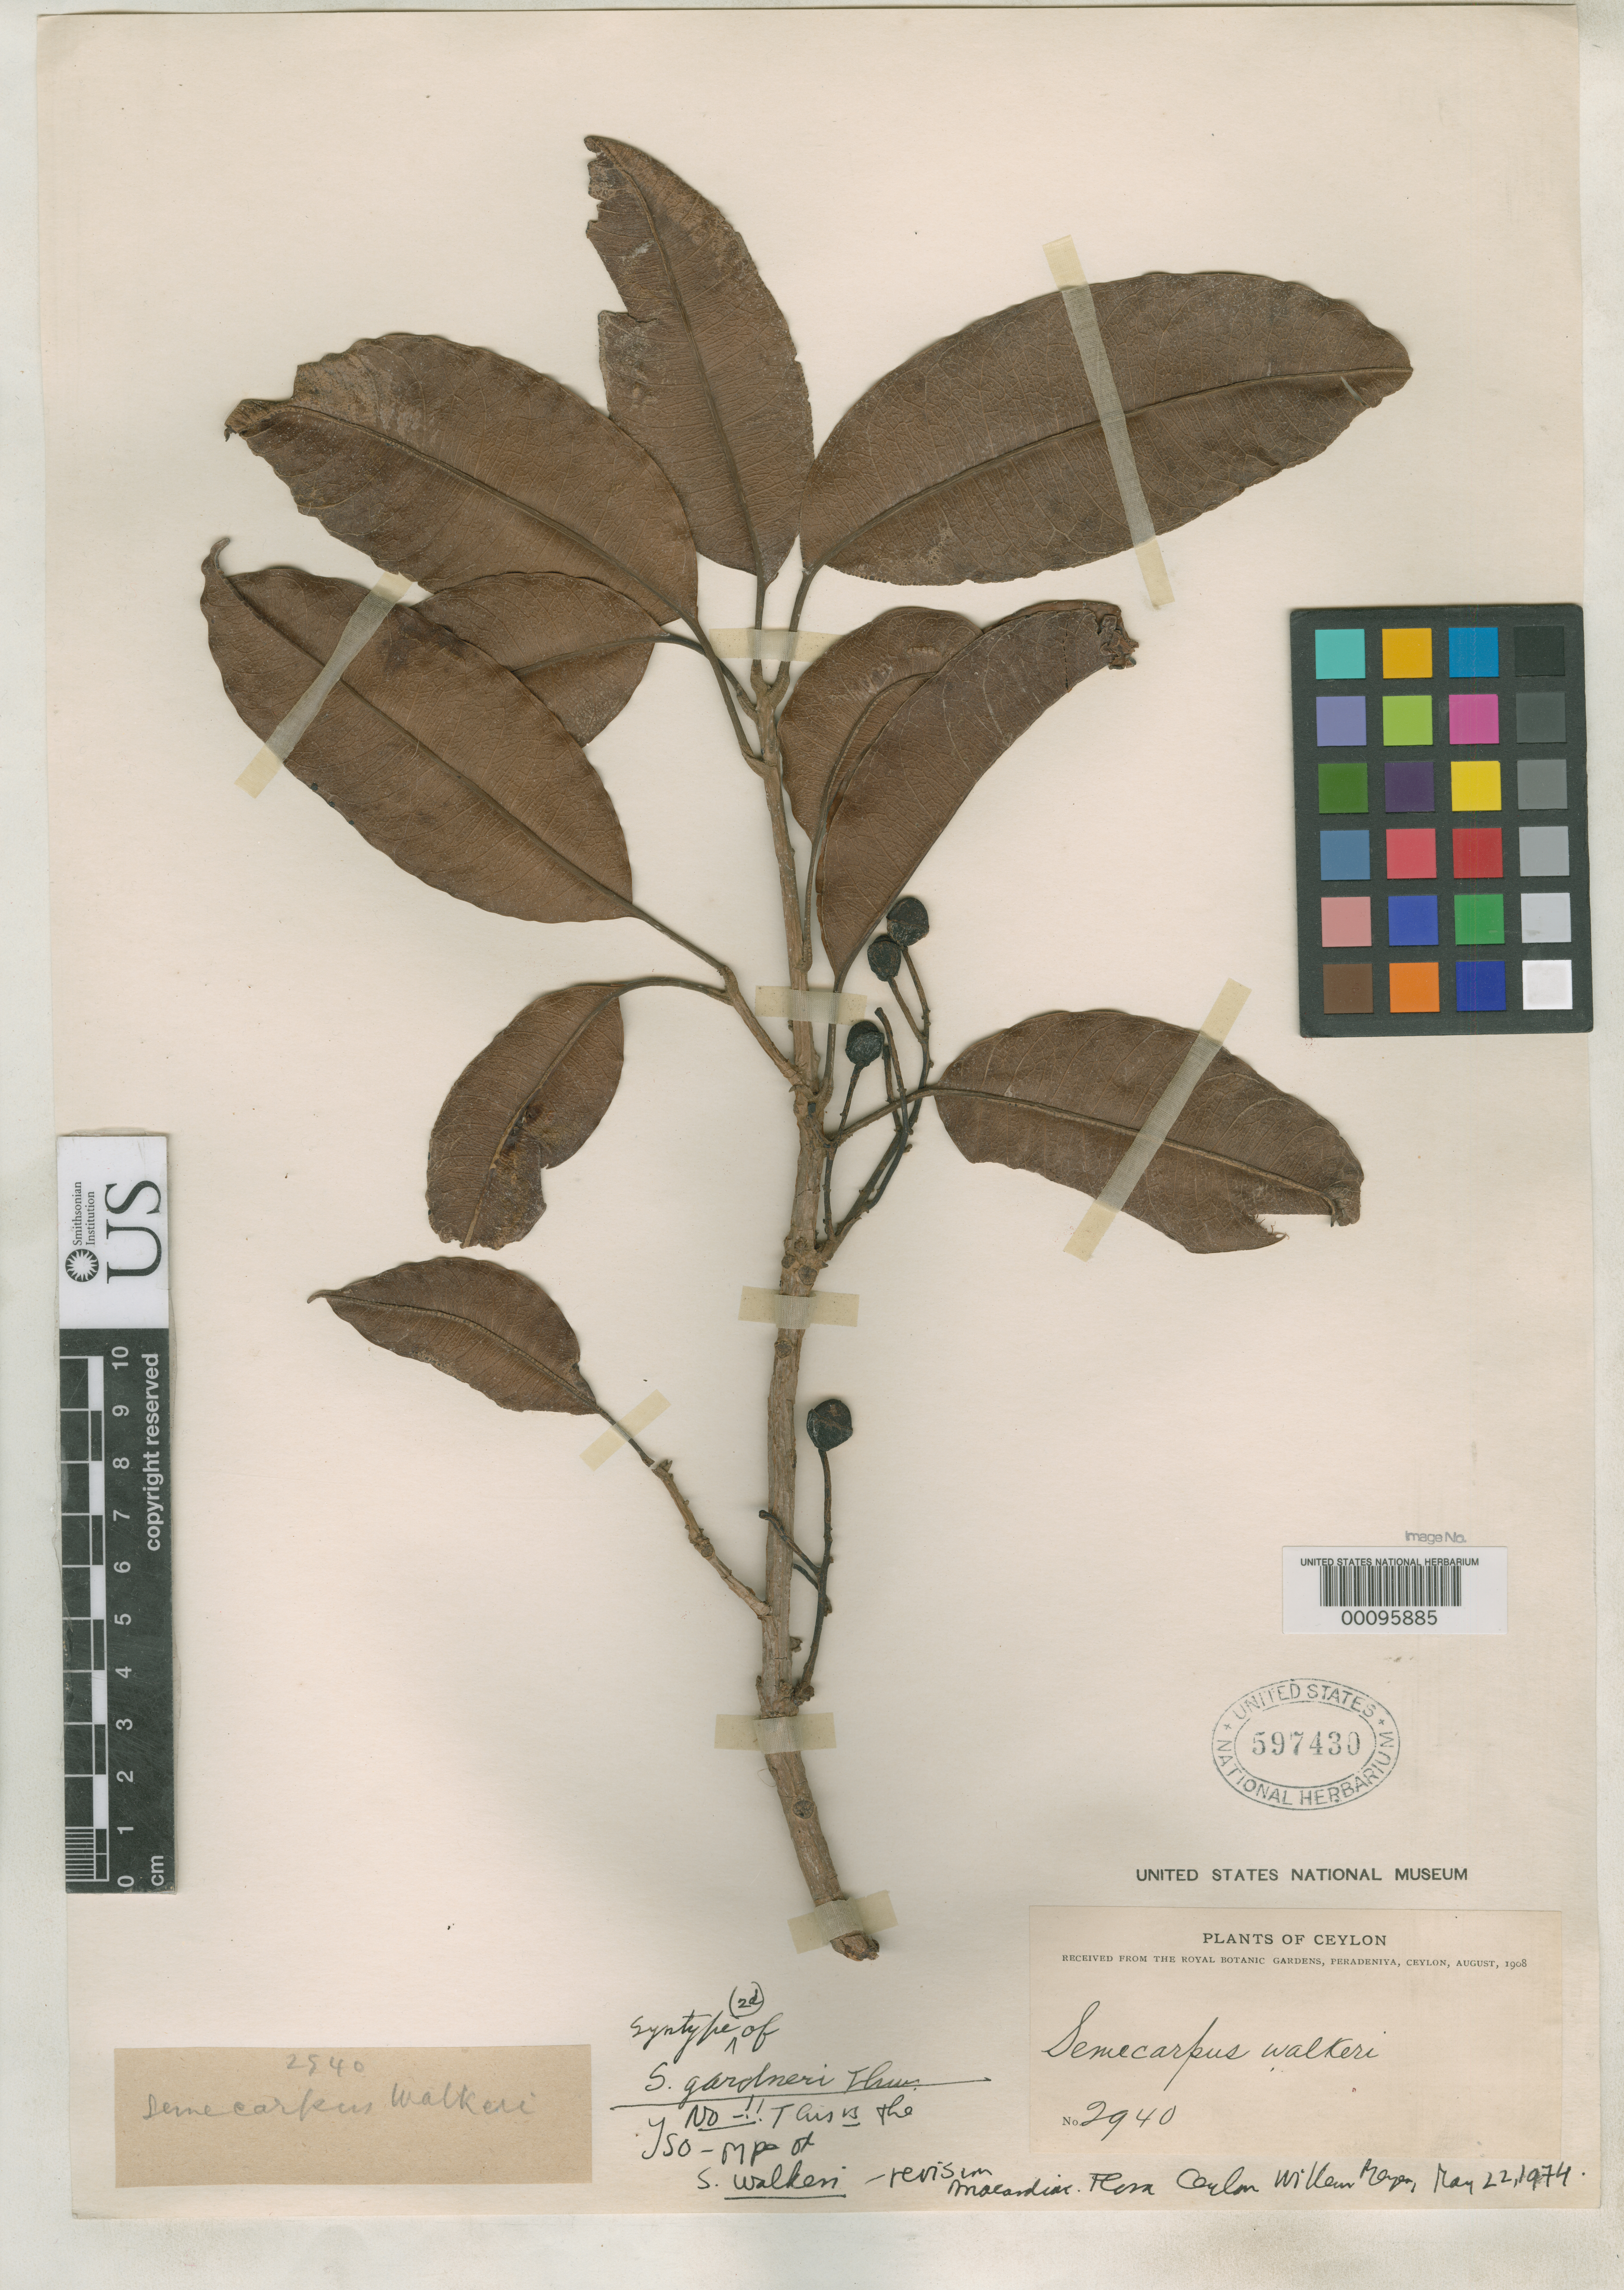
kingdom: Plantae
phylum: Tracheophyta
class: Magnoliopsida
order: Sapindales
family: Anacardiaceae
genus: Semecarpus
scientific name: Semecarpus walkeri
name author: Hook. f.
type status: Isotype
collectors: -. Walker & G. H. K. Thwaites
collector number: C.P. 2940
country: Sri Lanka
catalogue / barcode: US 597430